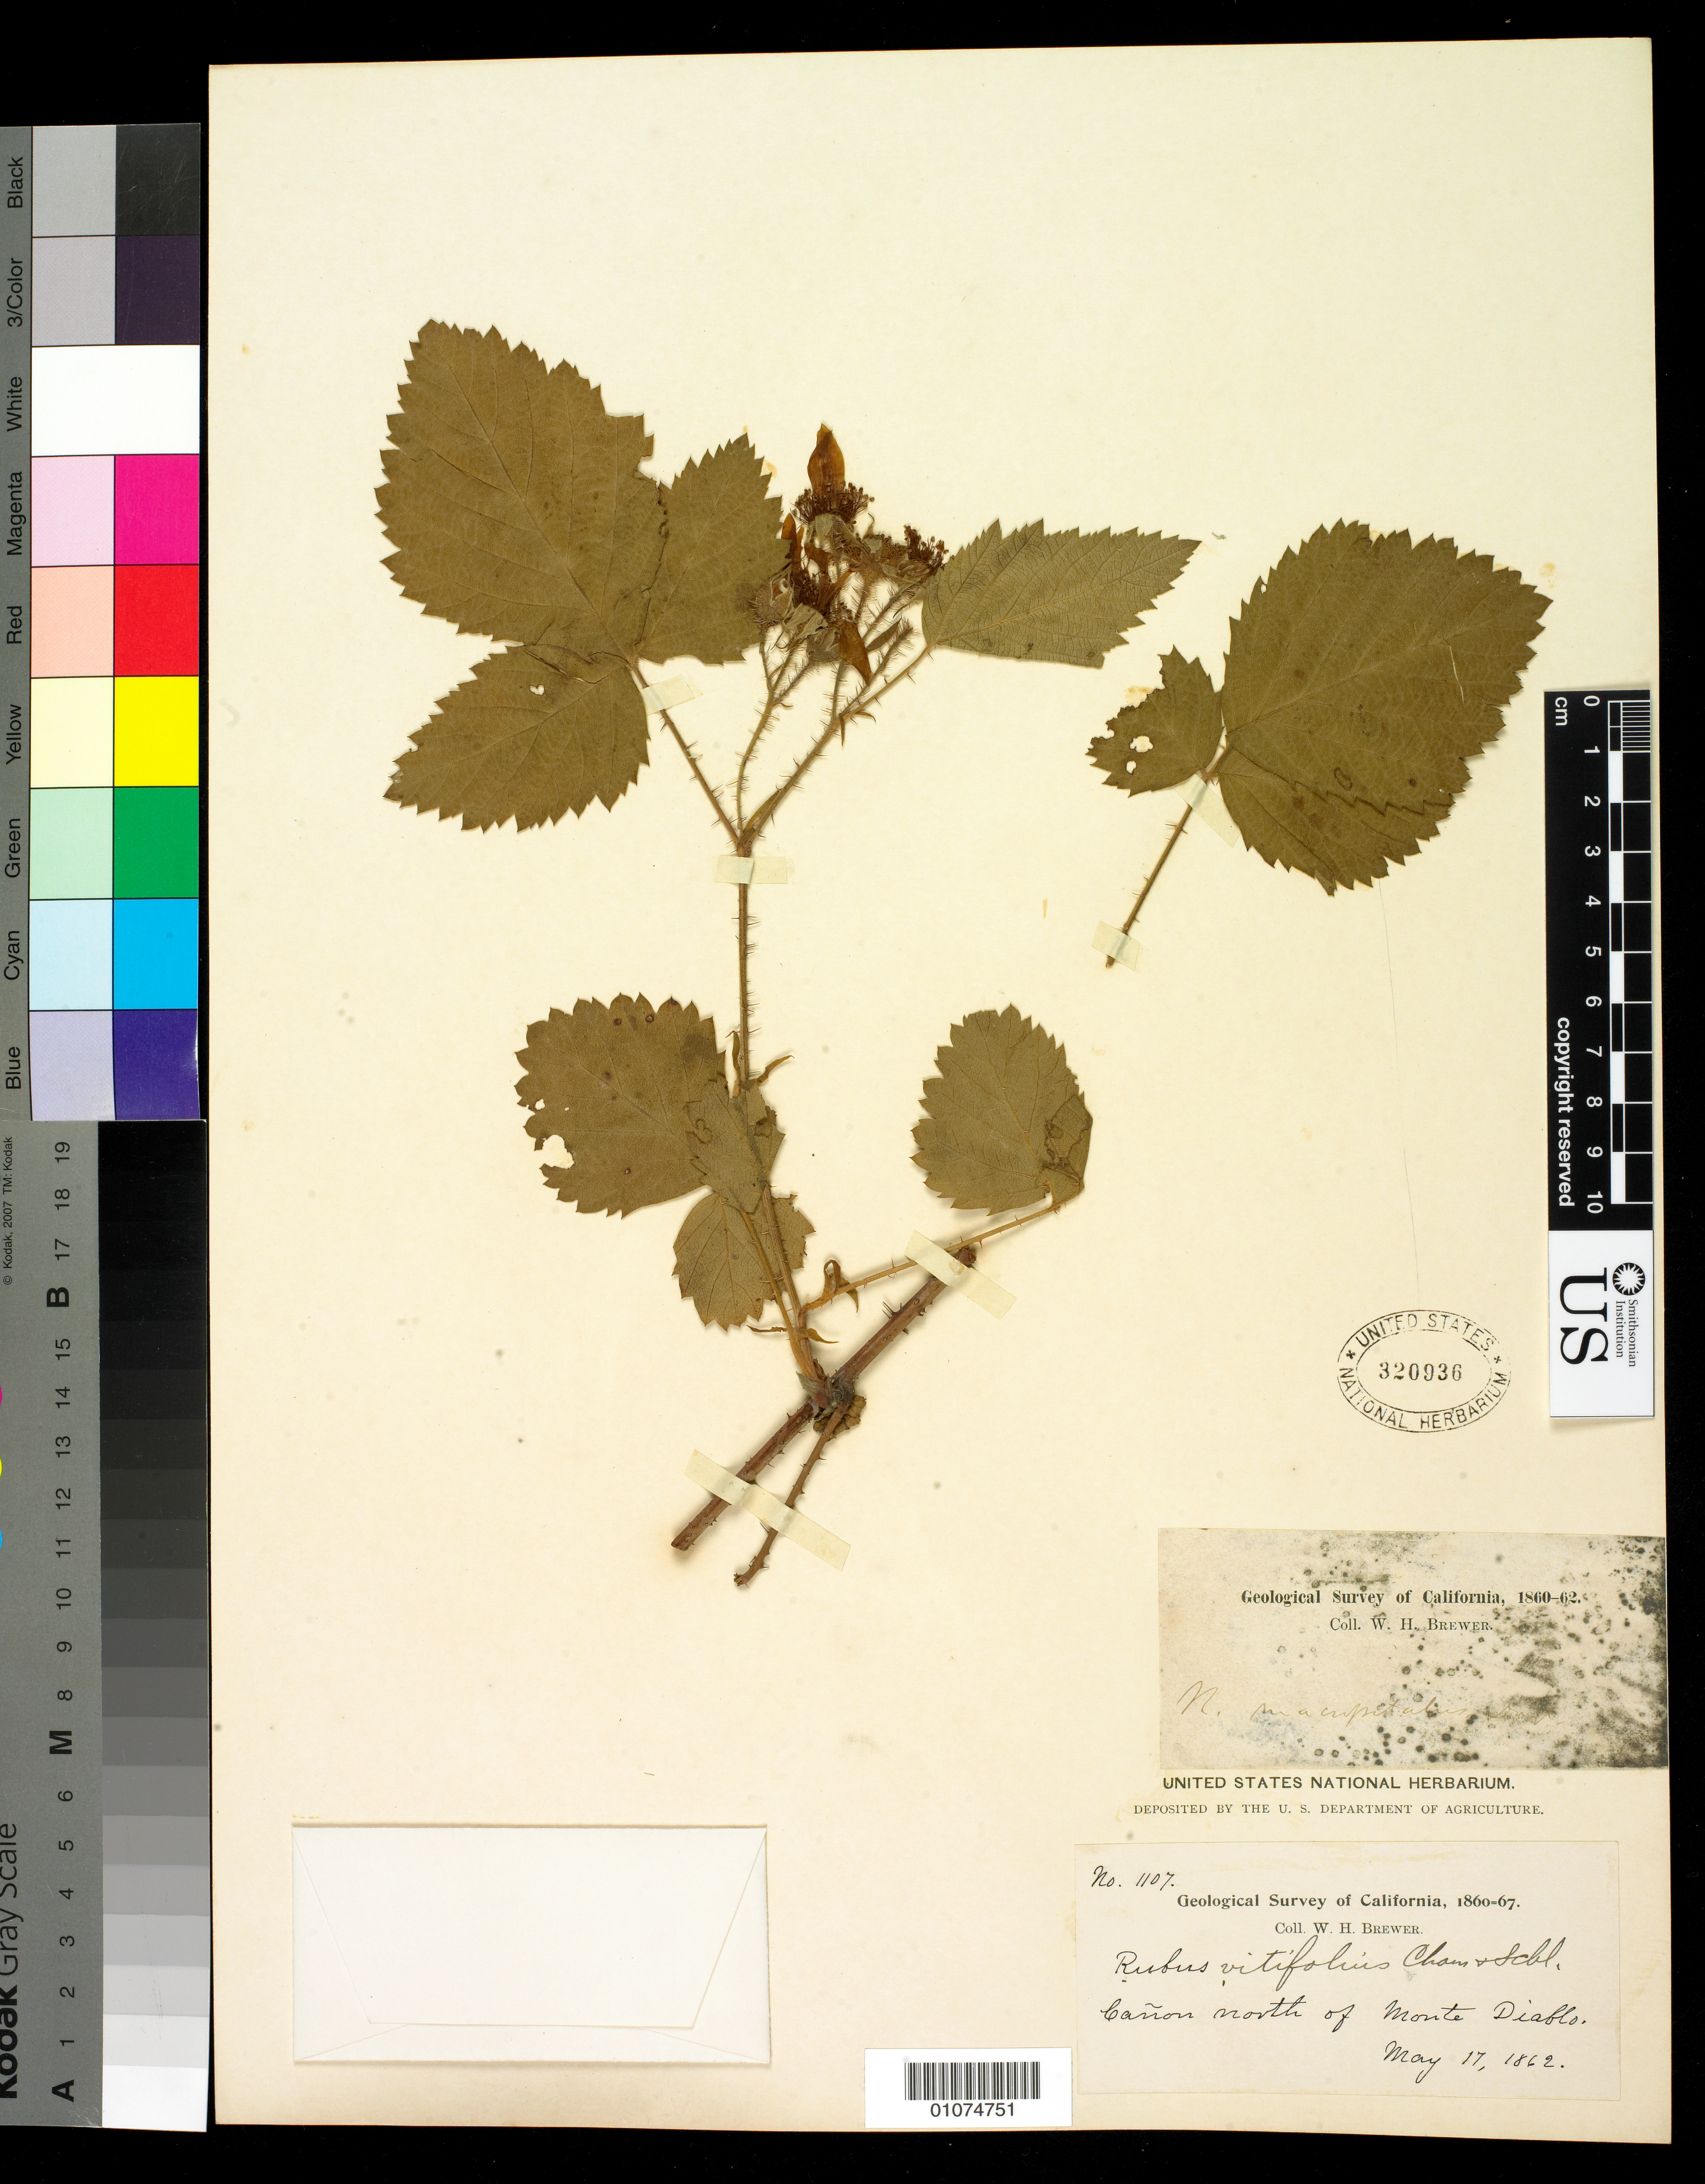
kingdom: Plantae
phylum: Tracheophyta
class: Magnoliopsida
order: Rosales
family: Rosaceae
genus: Rubus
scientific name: Rubus vitifolius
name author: Cham. & Schltdl.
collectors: W. H. Brewer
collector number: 1107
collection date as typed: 17 May 1862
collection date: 1862-05-17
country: United States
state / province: California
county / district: Contra Costa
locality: Conyon north of monte Diablo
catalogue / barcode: US 320936